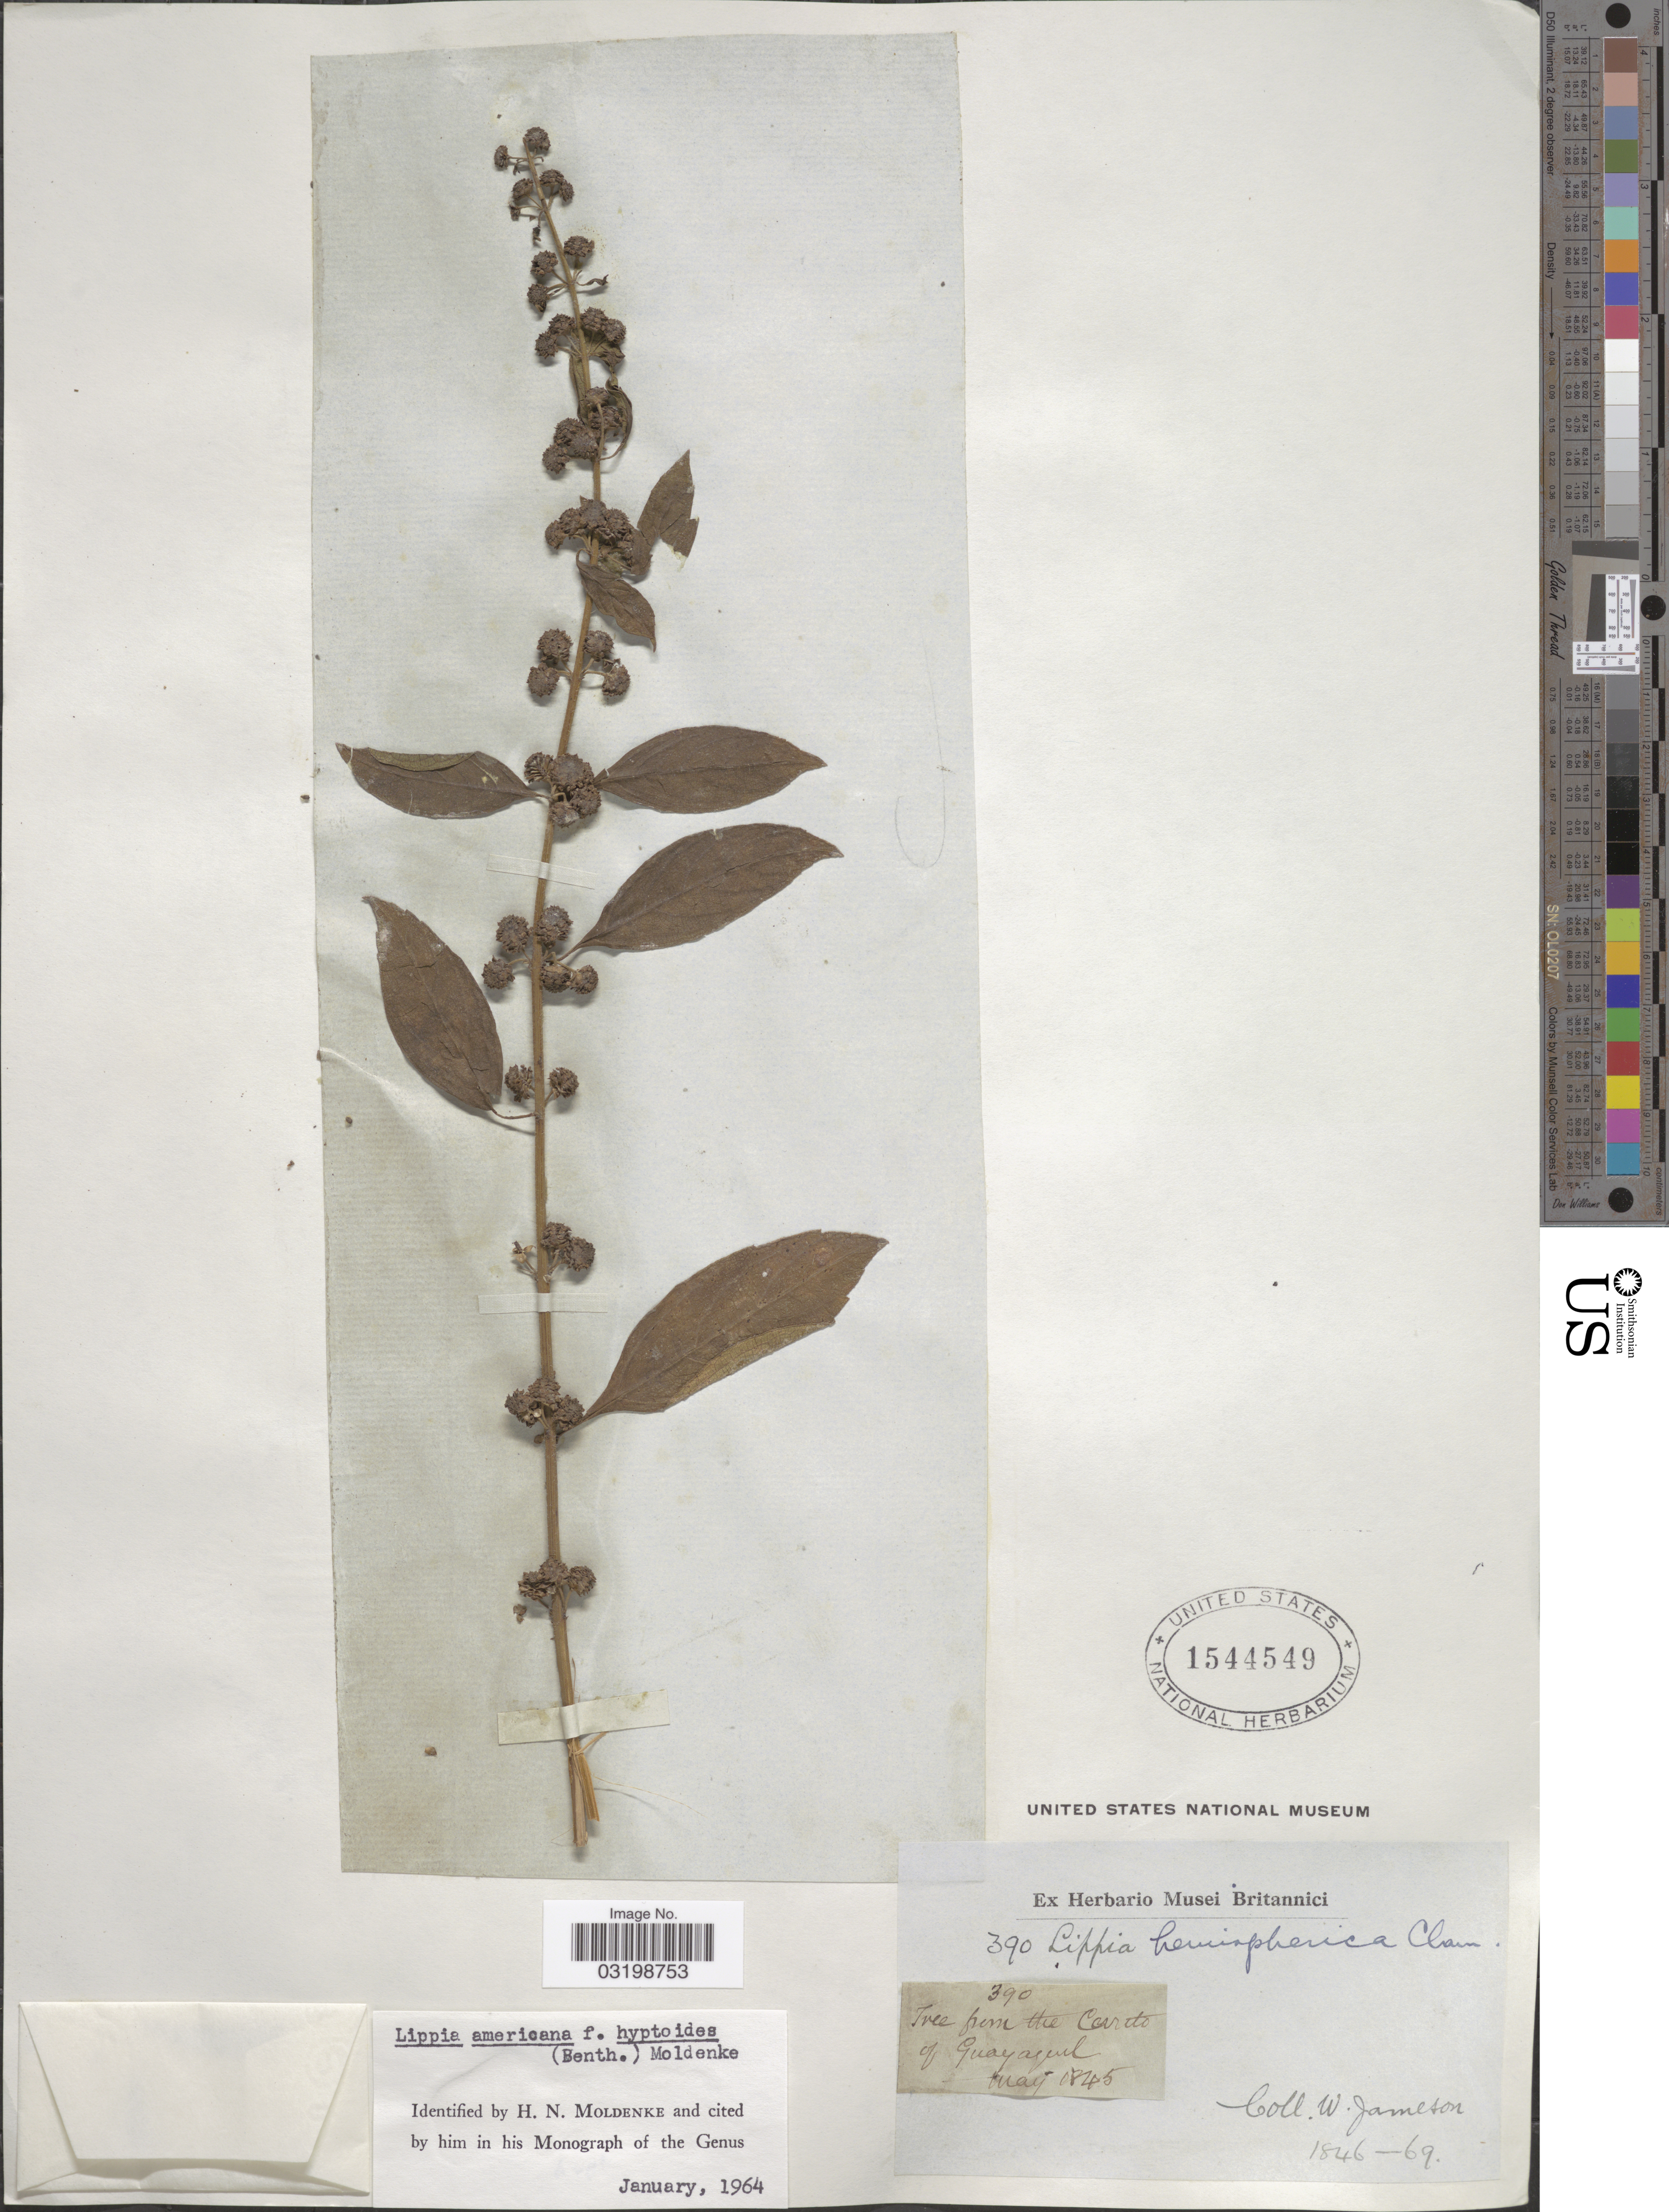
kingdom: Plantae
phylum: Tracheophyta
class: Magnoliopsida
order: Lamiales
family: Verbenaceae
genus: Lippia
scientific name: Lippia americana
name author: L.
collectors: W. Jameson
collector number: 390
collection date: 1845-05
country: Ecuador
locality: Carito of Guayaquil.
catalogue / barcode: US 1544549